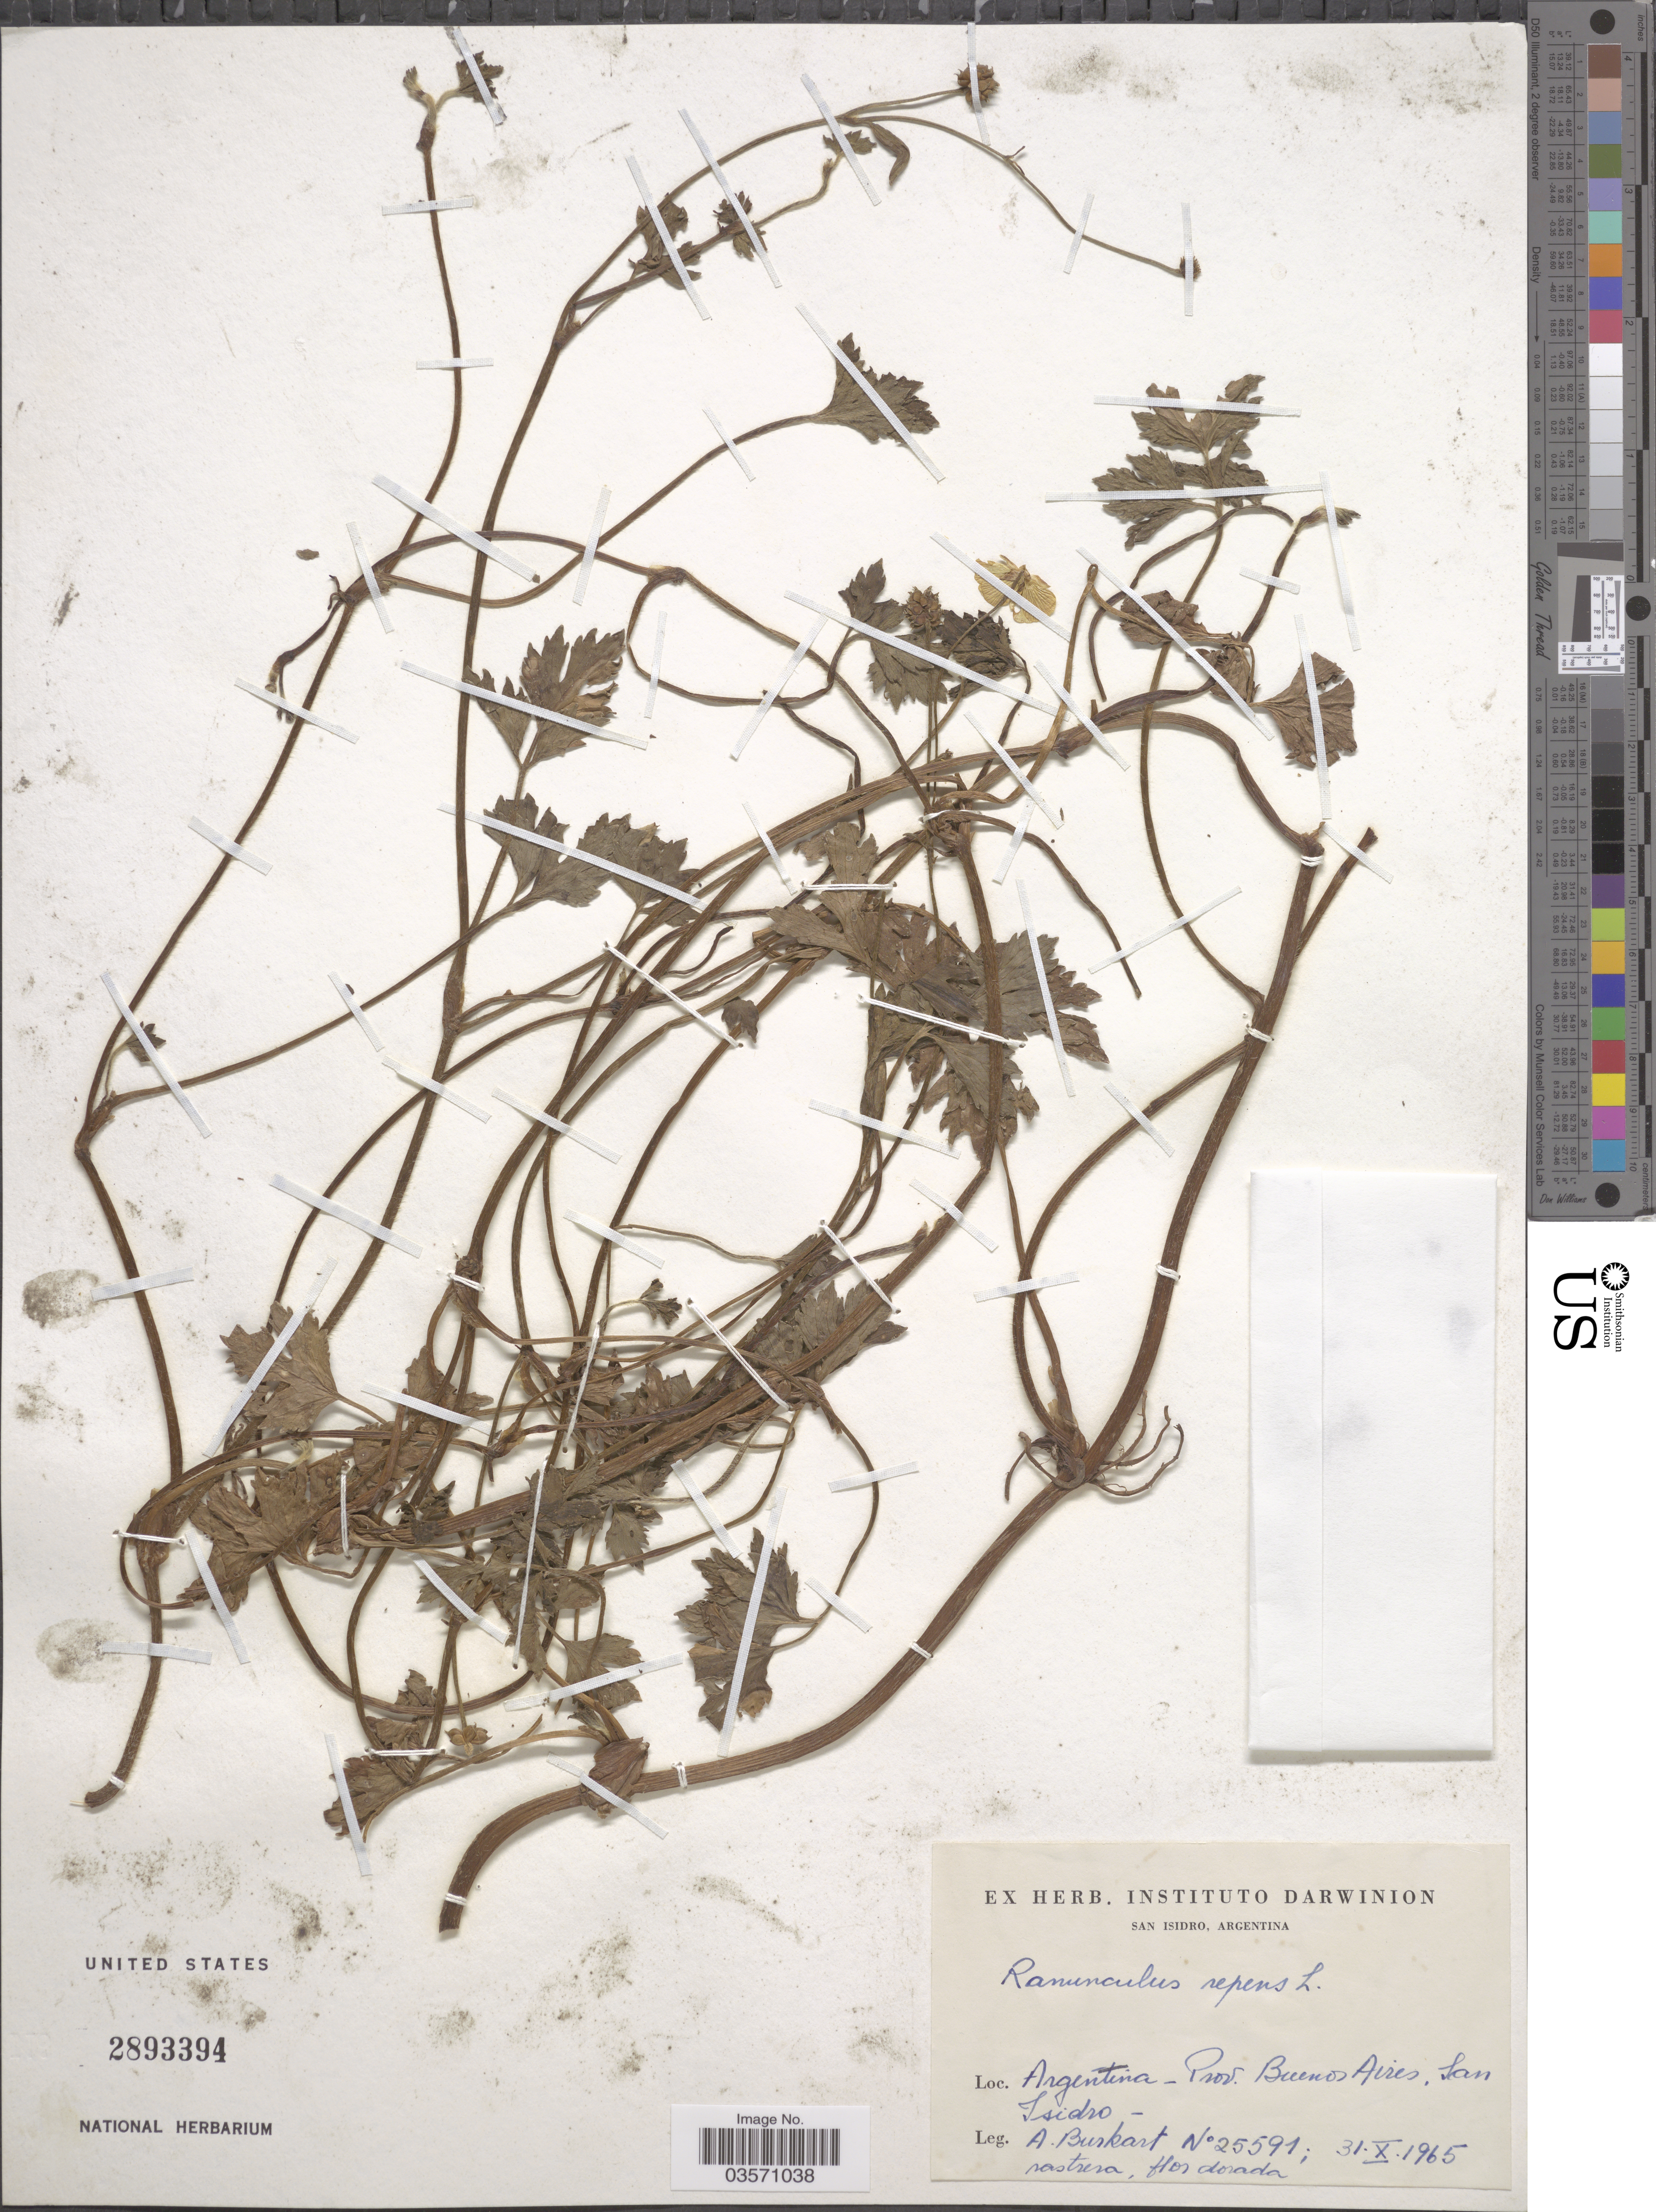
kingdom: Plantae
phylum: Tracheophyta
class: Magnoliopsida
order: Ranunculales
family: Ranunculaceae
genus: Ranunculus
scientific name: Ranunculus repens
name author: L.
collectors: A. E. Burkart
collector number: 25591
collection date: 1965-10-31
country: Argentina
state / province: Buenos Aires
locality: San Isidro.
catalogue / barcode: US 2893394